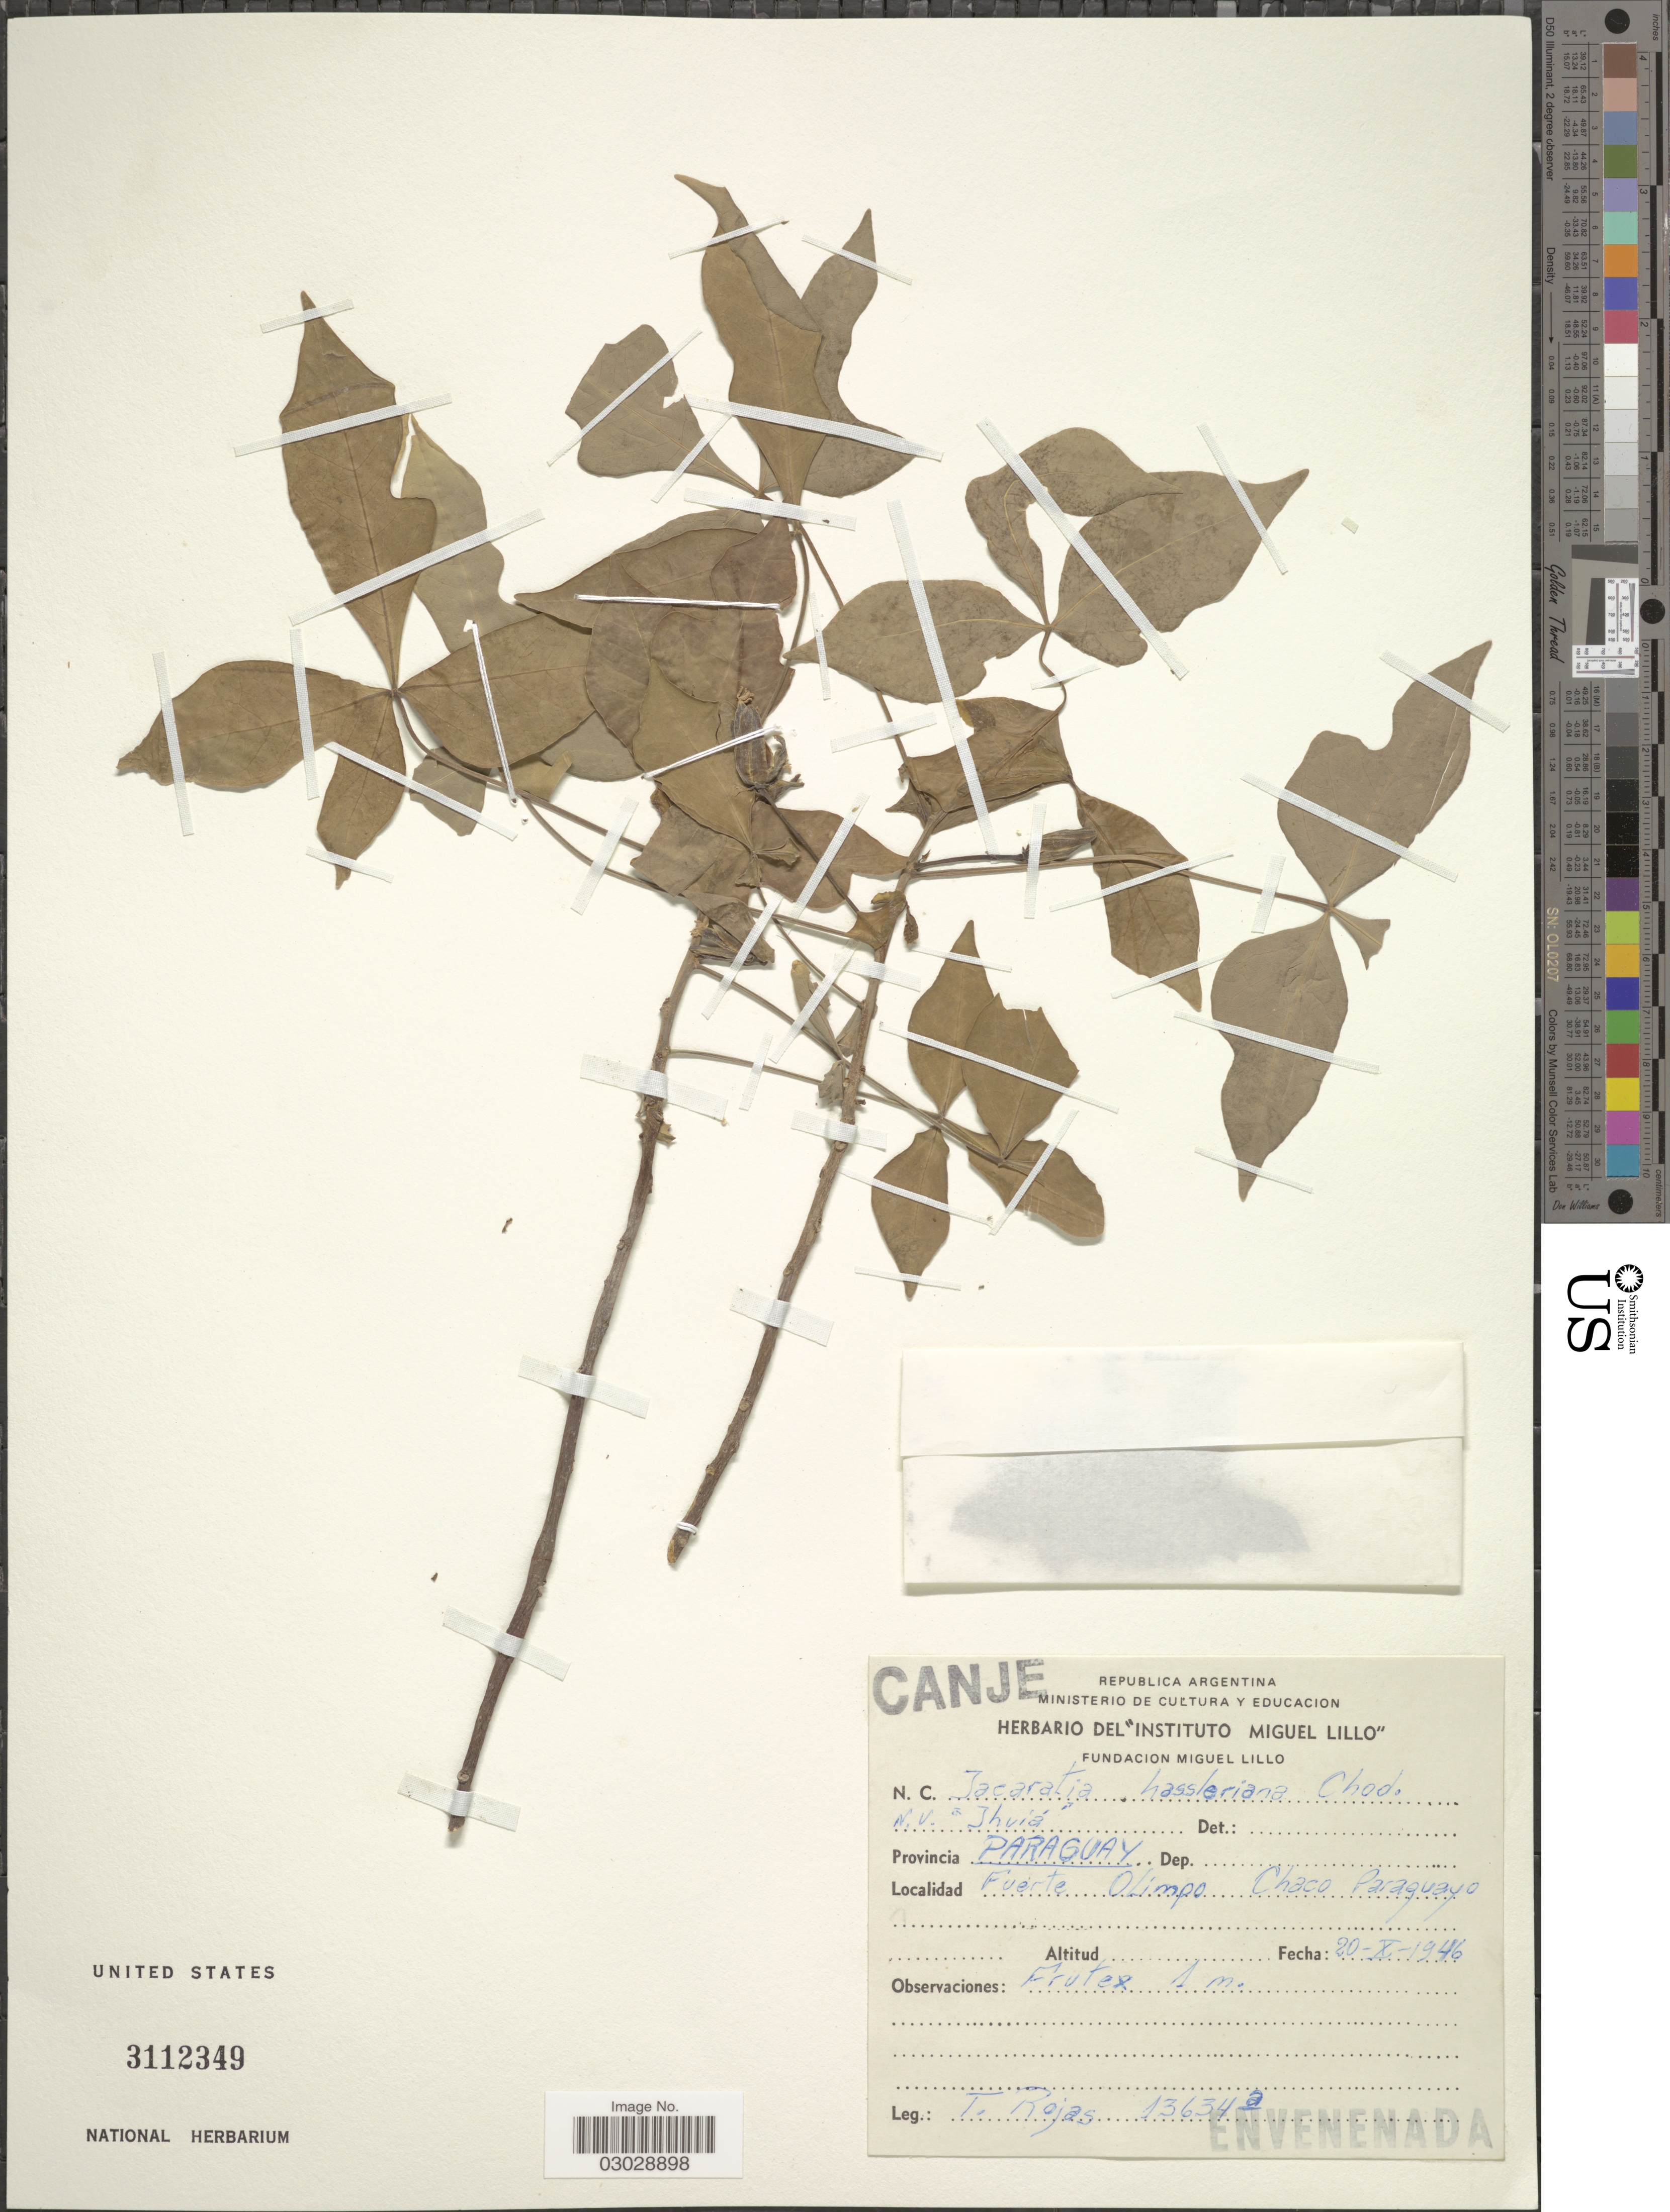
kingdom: Plantae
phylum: Tracheophyta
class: Magnoliopsida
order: Brassicales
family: Caricaceae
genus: Jacaratia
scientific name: Jacaratia corumbensis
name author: Kuntze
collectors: T. Rojas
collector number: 13634a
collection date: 1946-10-20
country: Argentina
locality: Fuerte Olimpo Chaco Paraguayo.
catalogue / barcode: US 3112349